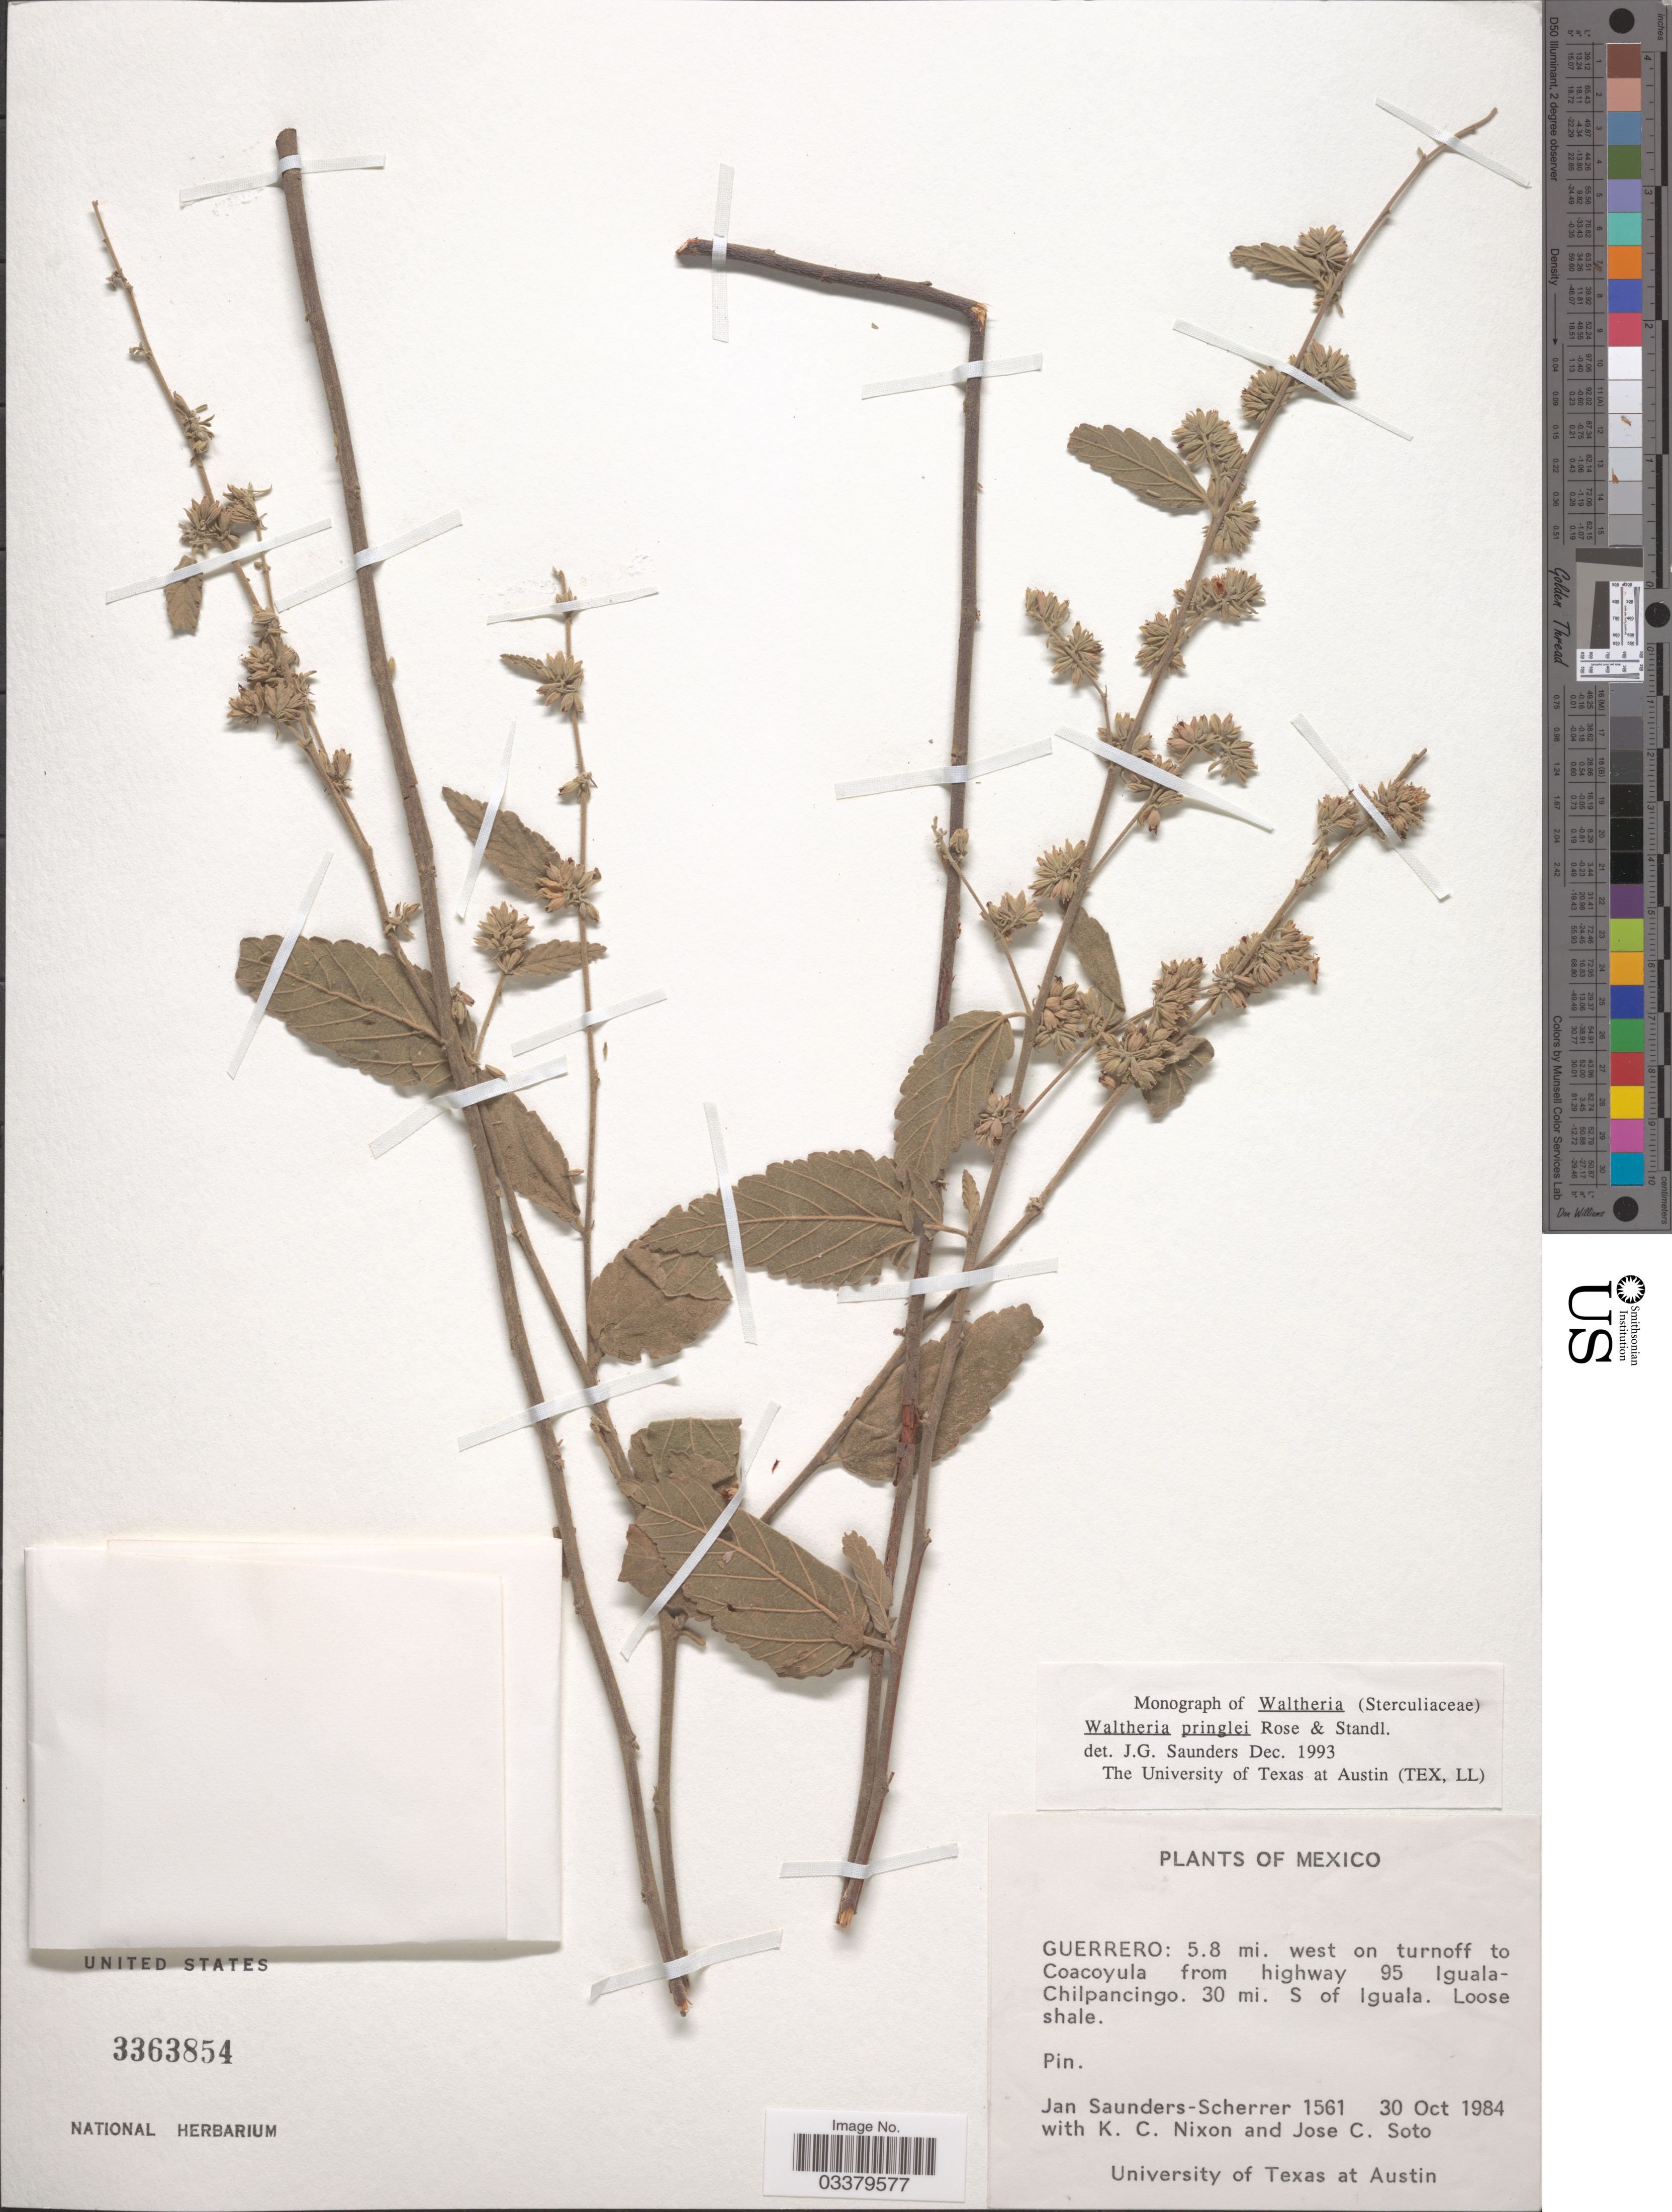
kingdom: Plantae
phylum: Tracheophyta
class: Magnoliopsida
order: Malvales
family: Malvaceae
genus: Waltheria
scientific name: Waltheria pringlei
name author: Rose & Standl.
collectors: J. Saunders-Scherrer, K. Nixon & J. Soto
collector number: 1561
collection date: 1984-10-30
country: Mexico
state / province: Guerrero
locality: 5.8 mi. west on turnoff to Coacoyula from highway 95 Iguala-Chilpancingo. 30 mi. S of Iguala.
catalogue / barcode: US 3363854